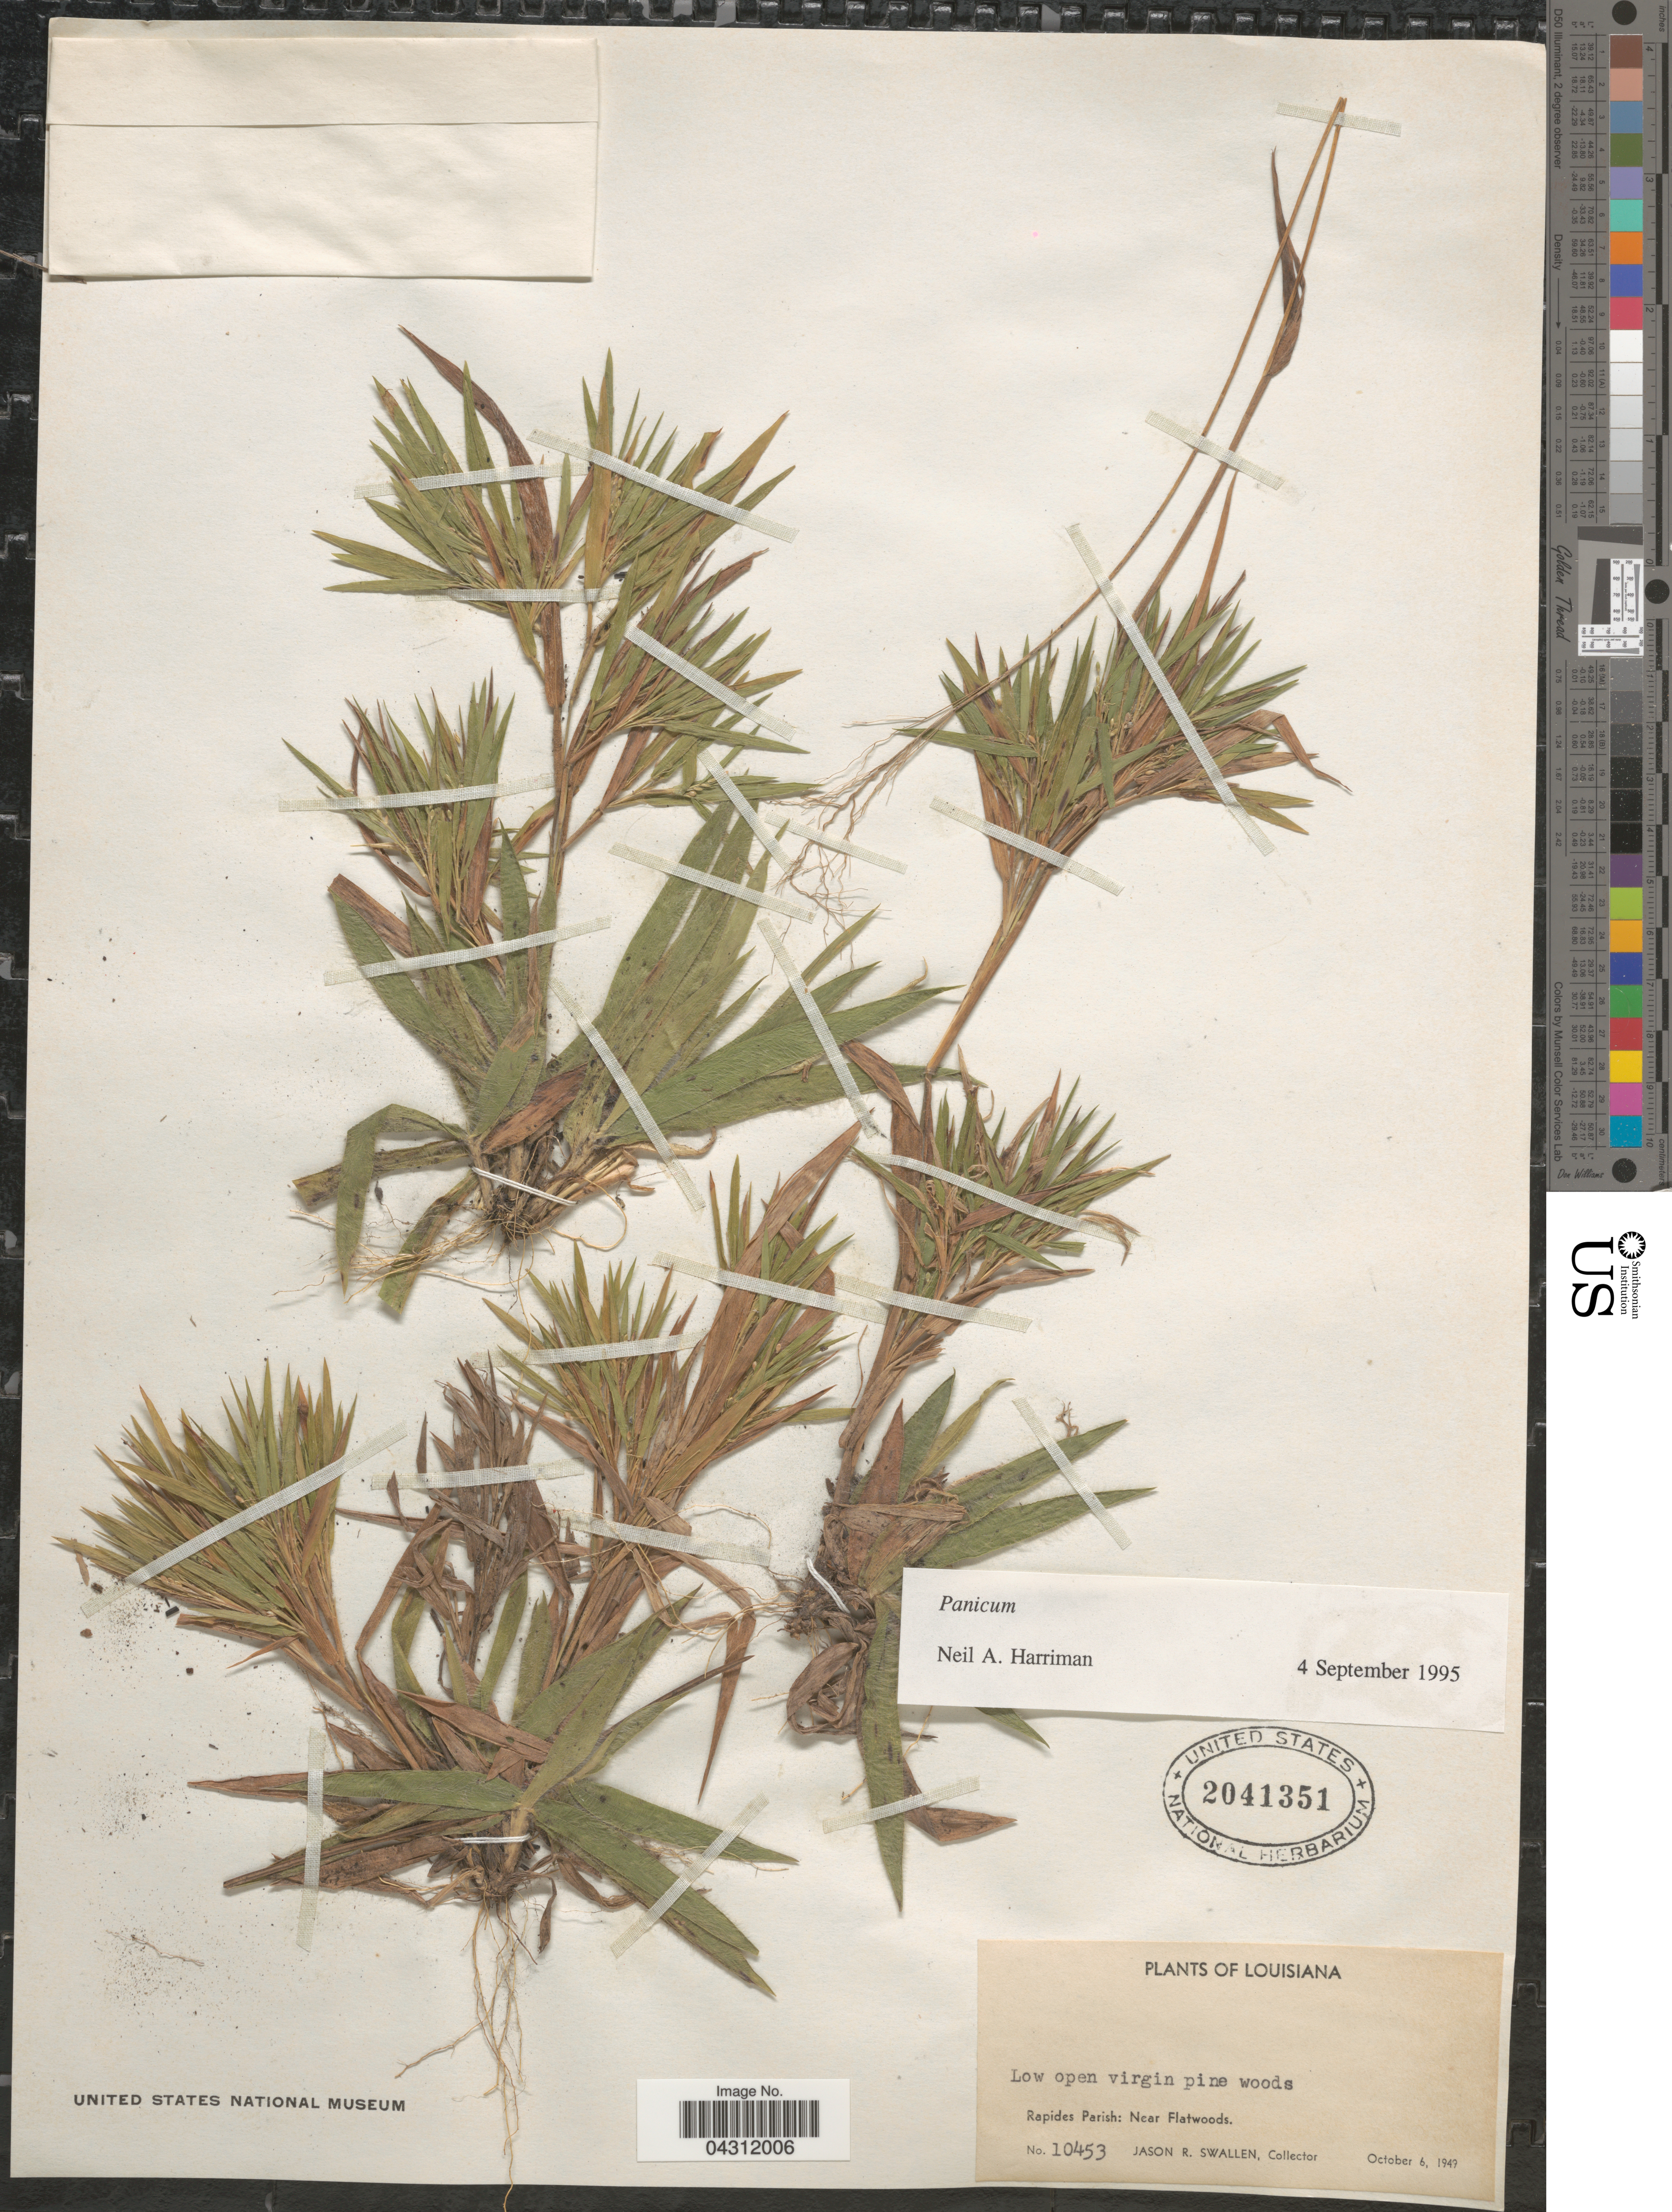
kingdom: Plantae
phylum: Tracheophyta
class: Liliopsida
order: Poales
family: Poaceae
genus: Panicum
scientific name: Panicum sp.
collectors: J. R. Swallen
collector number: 10453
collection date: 1949-10-06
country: United States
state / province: Louisiana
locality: Rapides Parish: Near Flatwoods.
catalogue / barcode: US 2041351